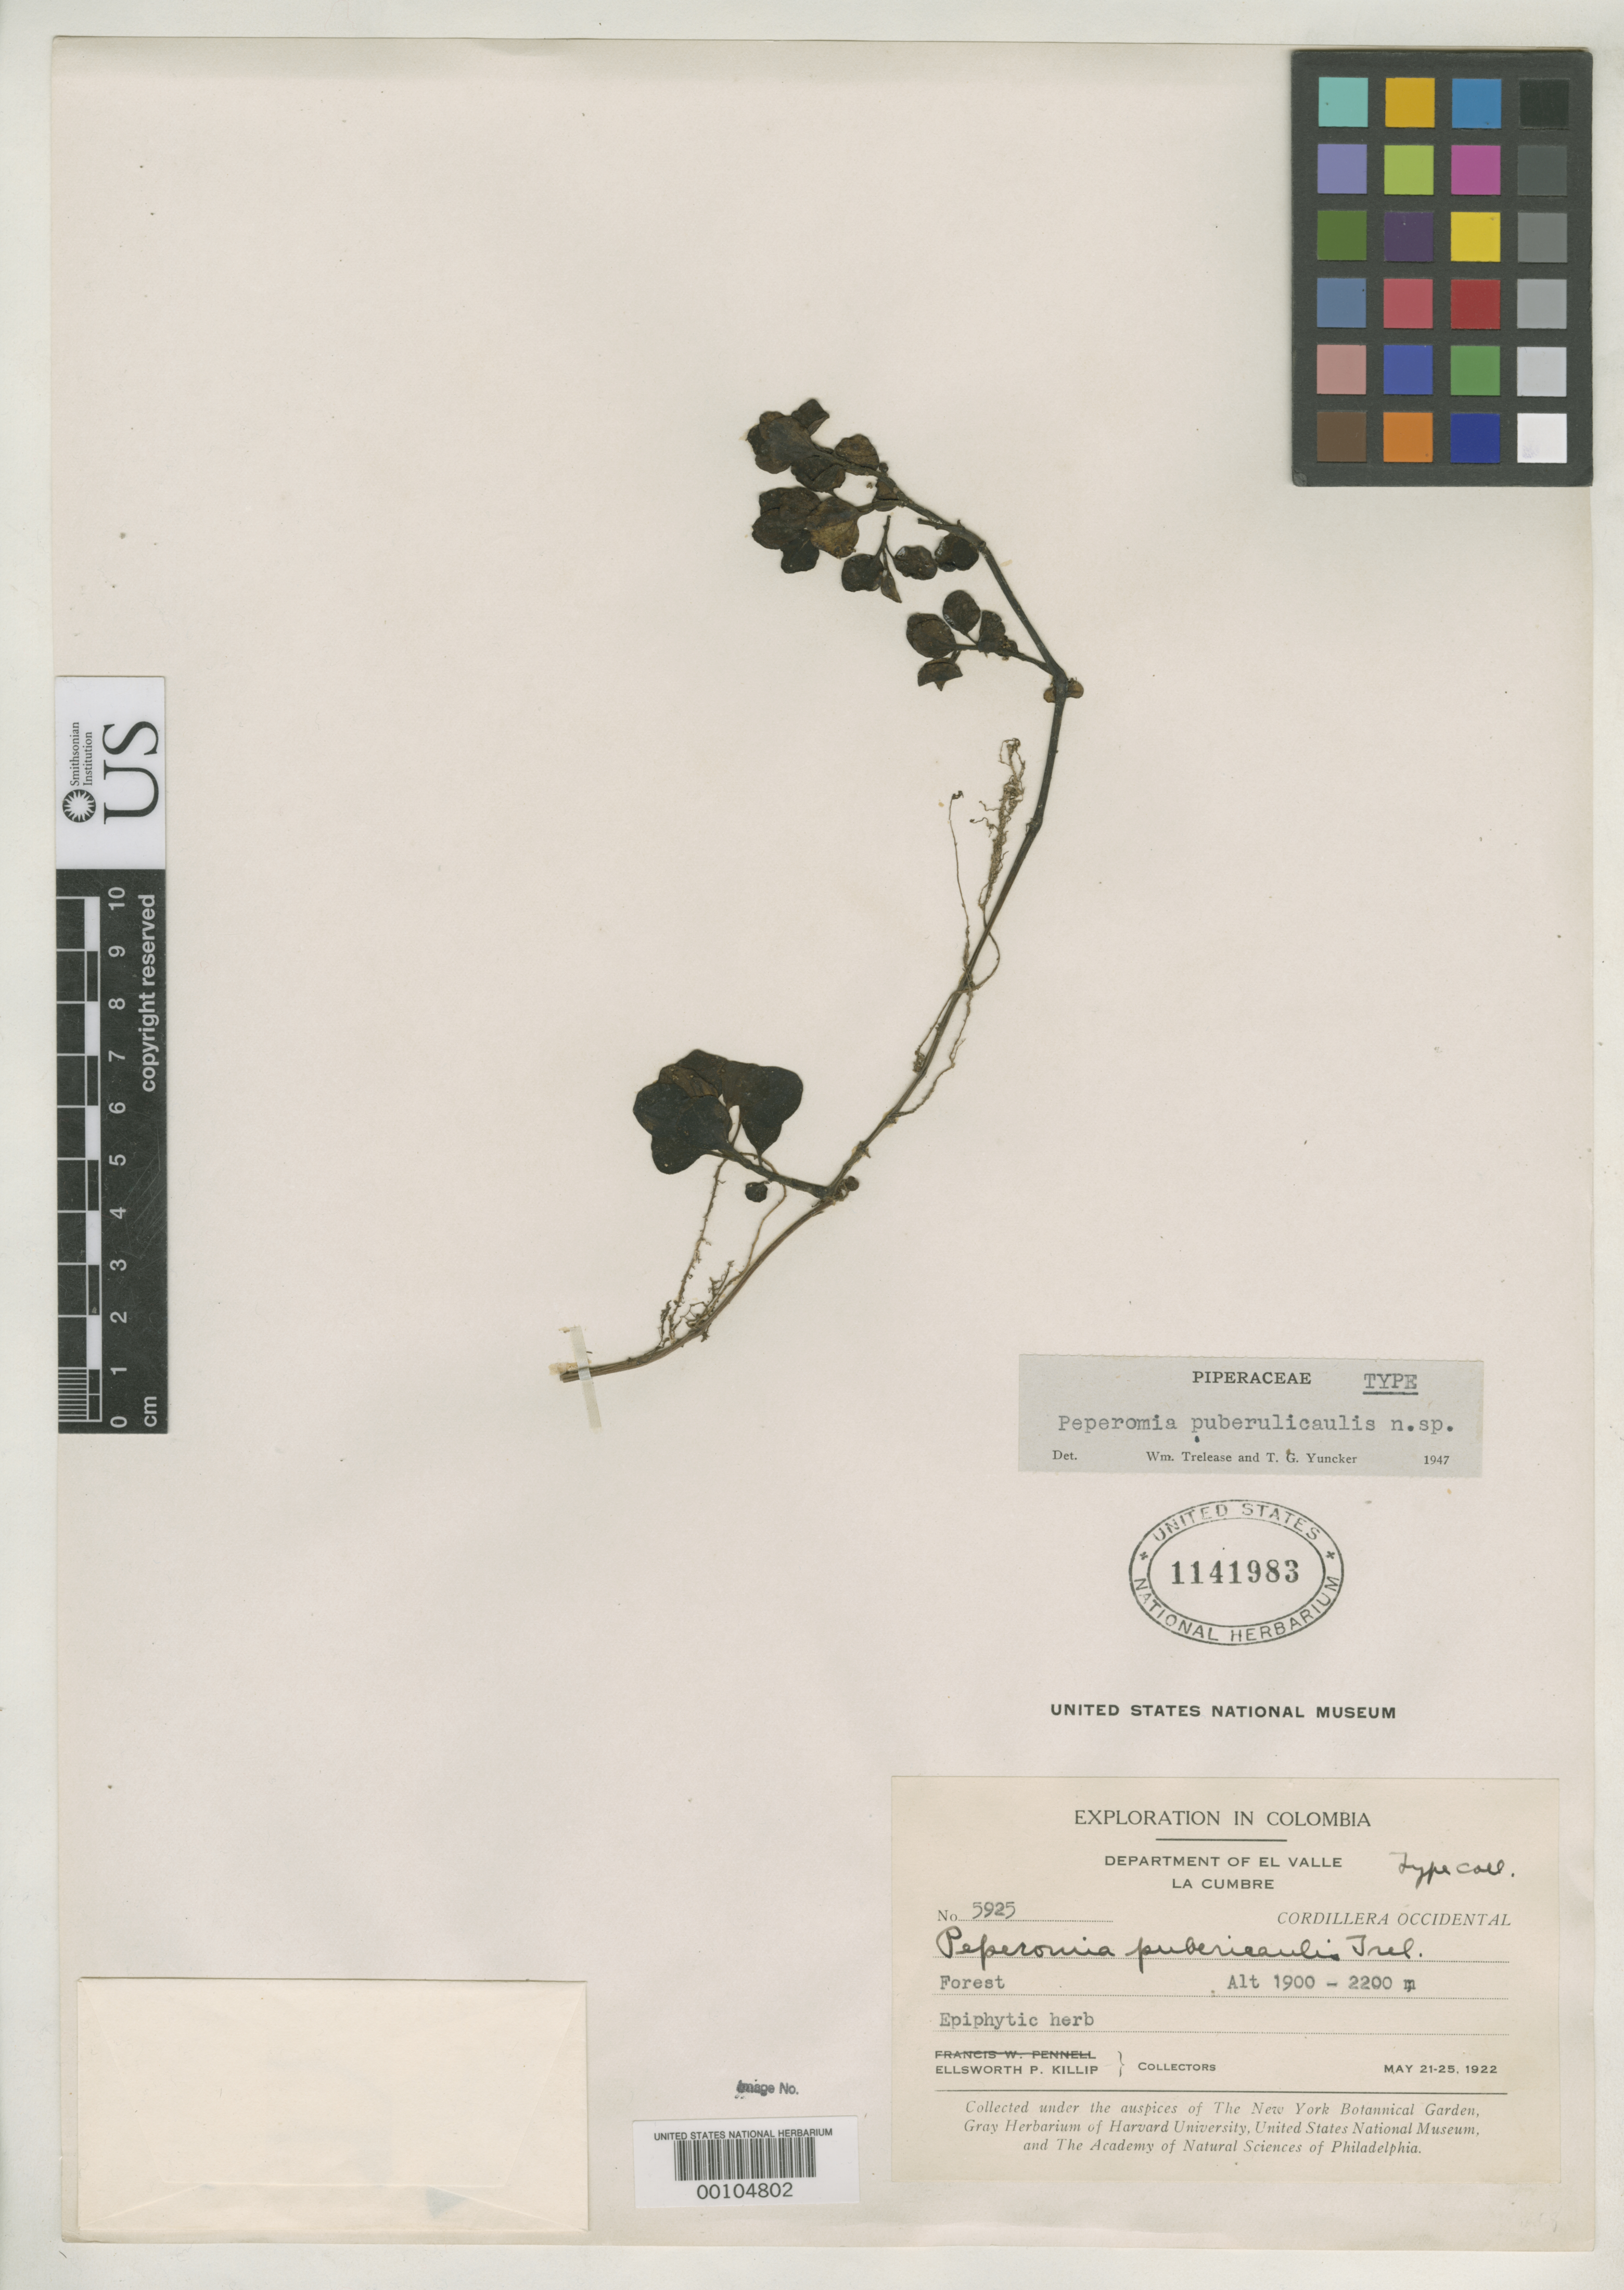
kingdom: Plantae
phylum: Tracheophyta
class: Magnoliopsida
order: Piperales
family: Piperaceae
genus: Peperomia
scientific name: Peperomia puberulicaulis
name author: Trel. & Yunck.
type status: Holotype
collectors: E. P. Killip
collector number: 5925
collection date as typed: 21 May 1922 to 25 May 1922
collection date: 1922-05-21/1922-05-25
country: Colombia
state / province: Valle del Cauca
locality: La Cumbe.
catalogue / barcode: US 1141983